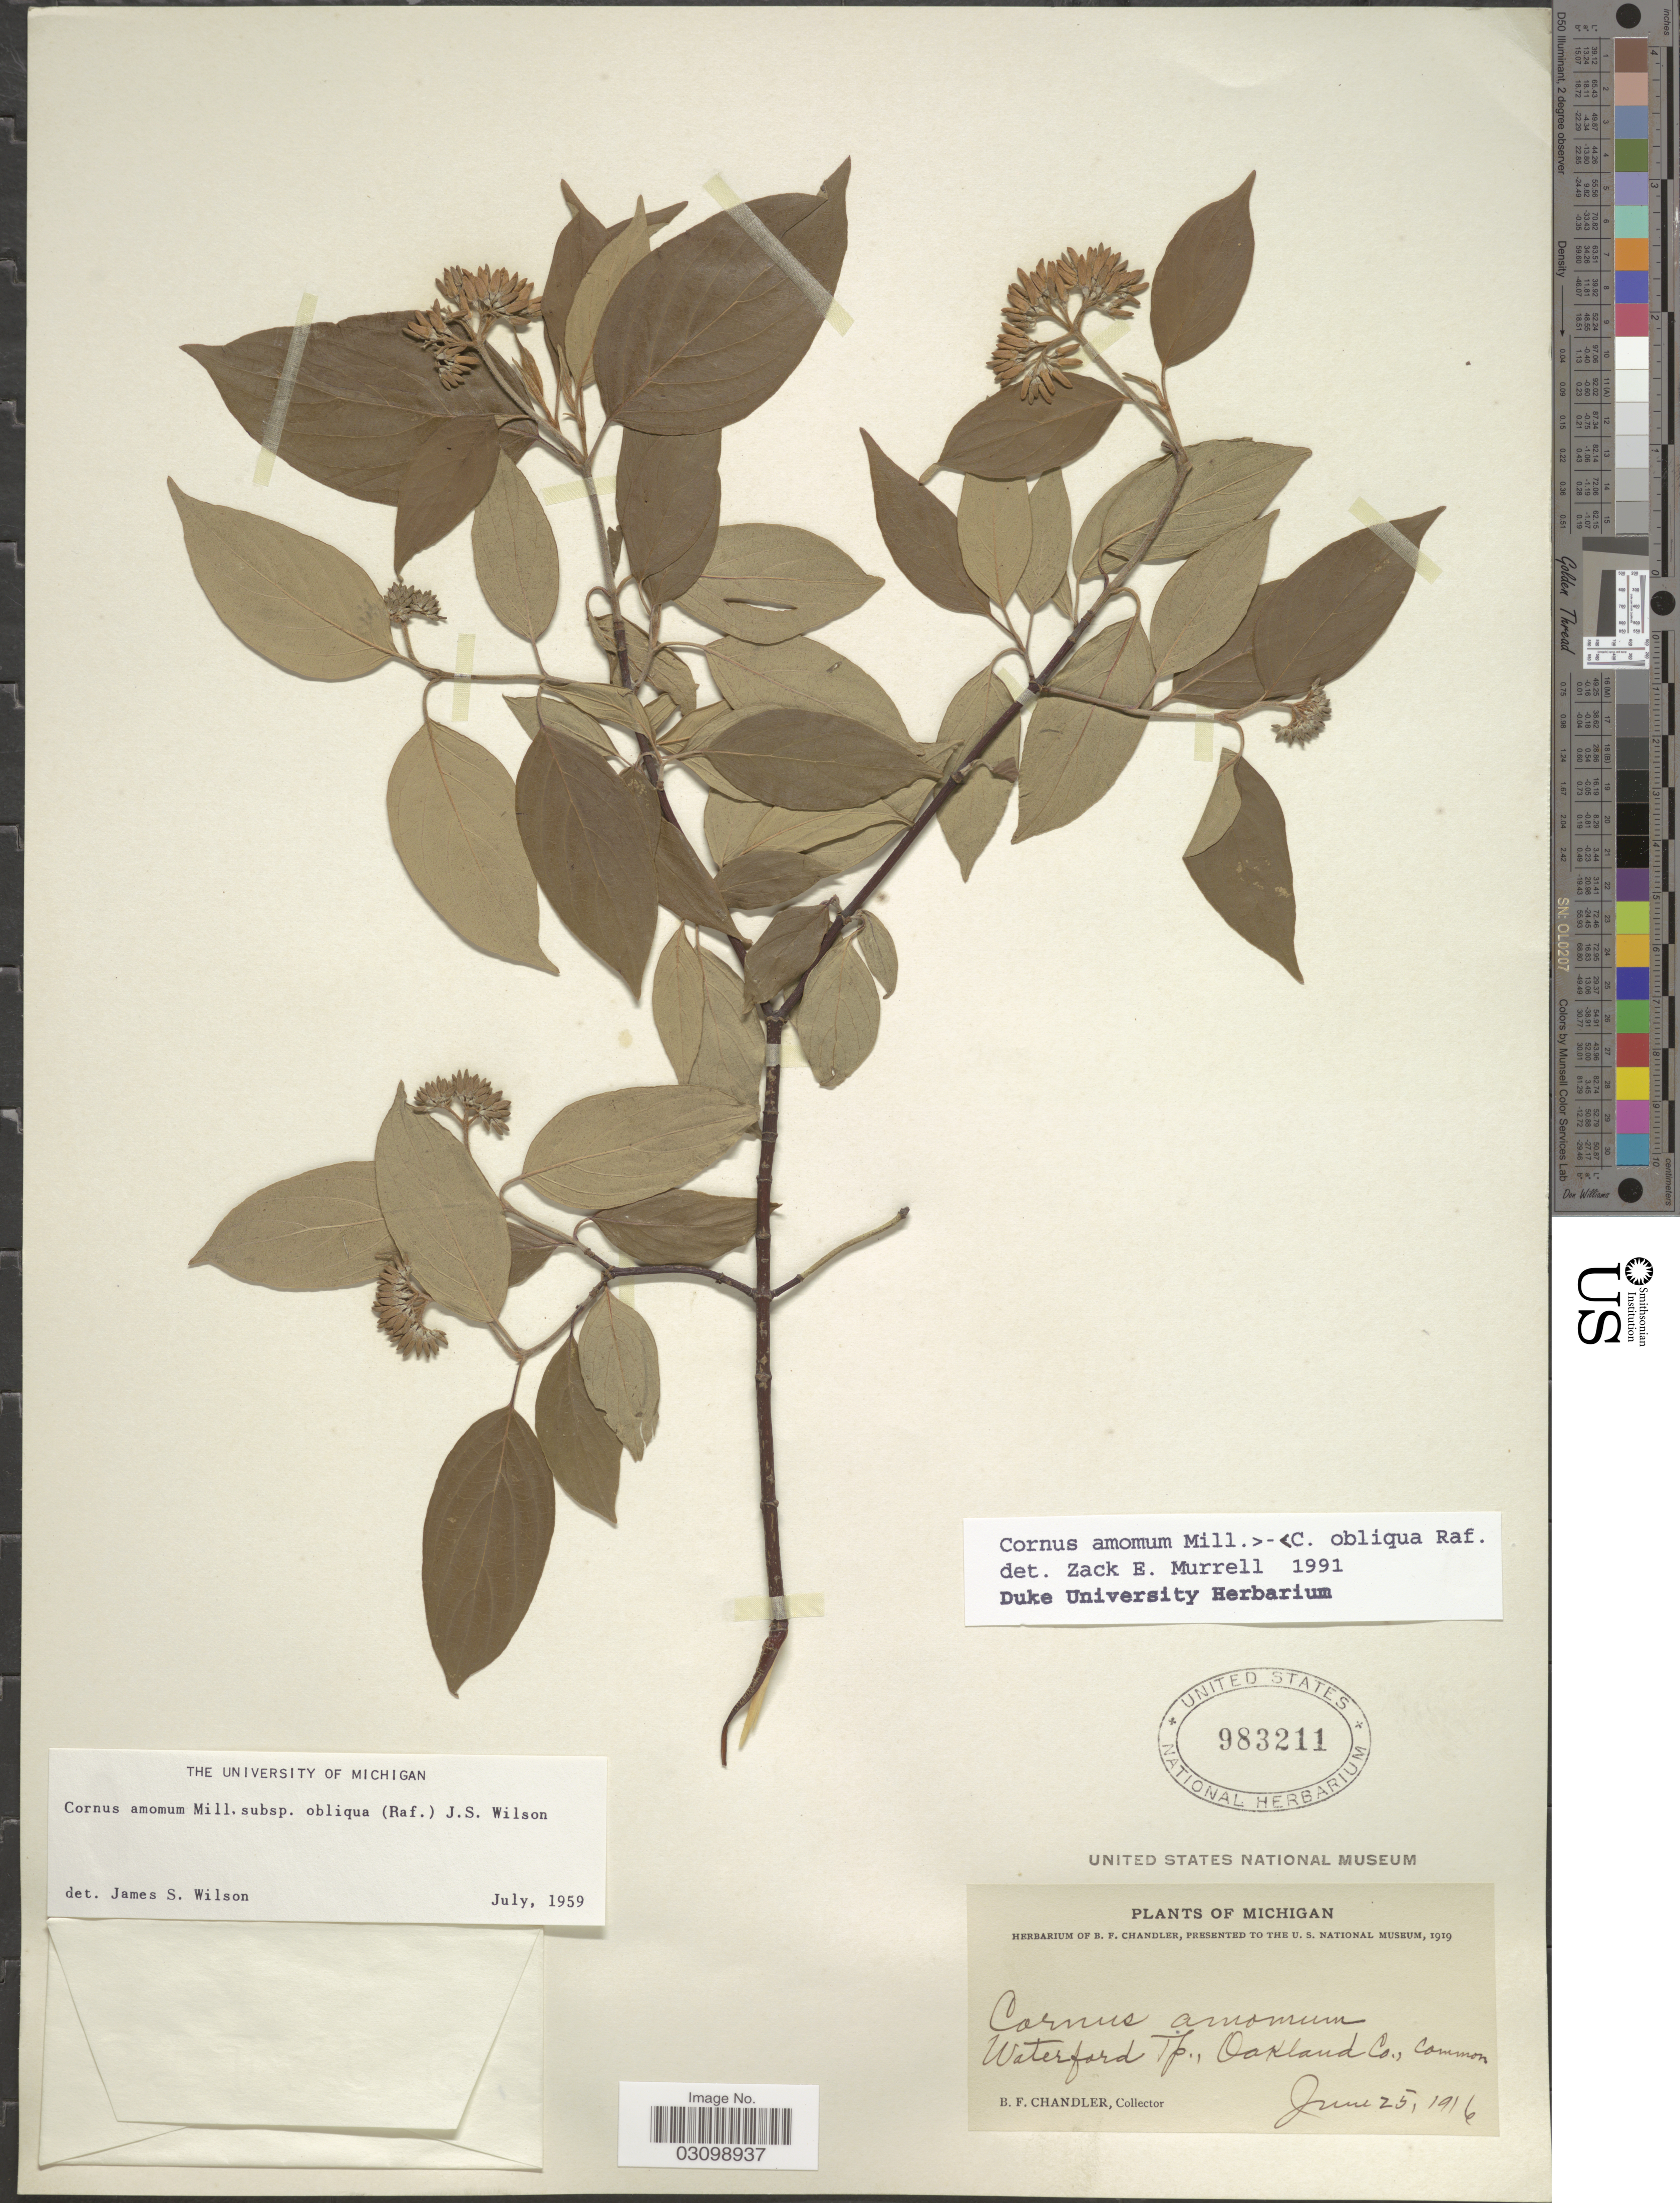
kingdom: Plantae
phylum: Tracheophyta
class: Magnoliopsida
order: Cornales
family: Cornaceae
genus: Cornus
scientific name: Cornus amomum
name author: Mill.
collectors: B. F. Chandler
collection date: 1916-06-25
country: United States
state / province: Michigan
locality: Waterford Tp., Oakland Co.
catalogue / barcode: US 983211